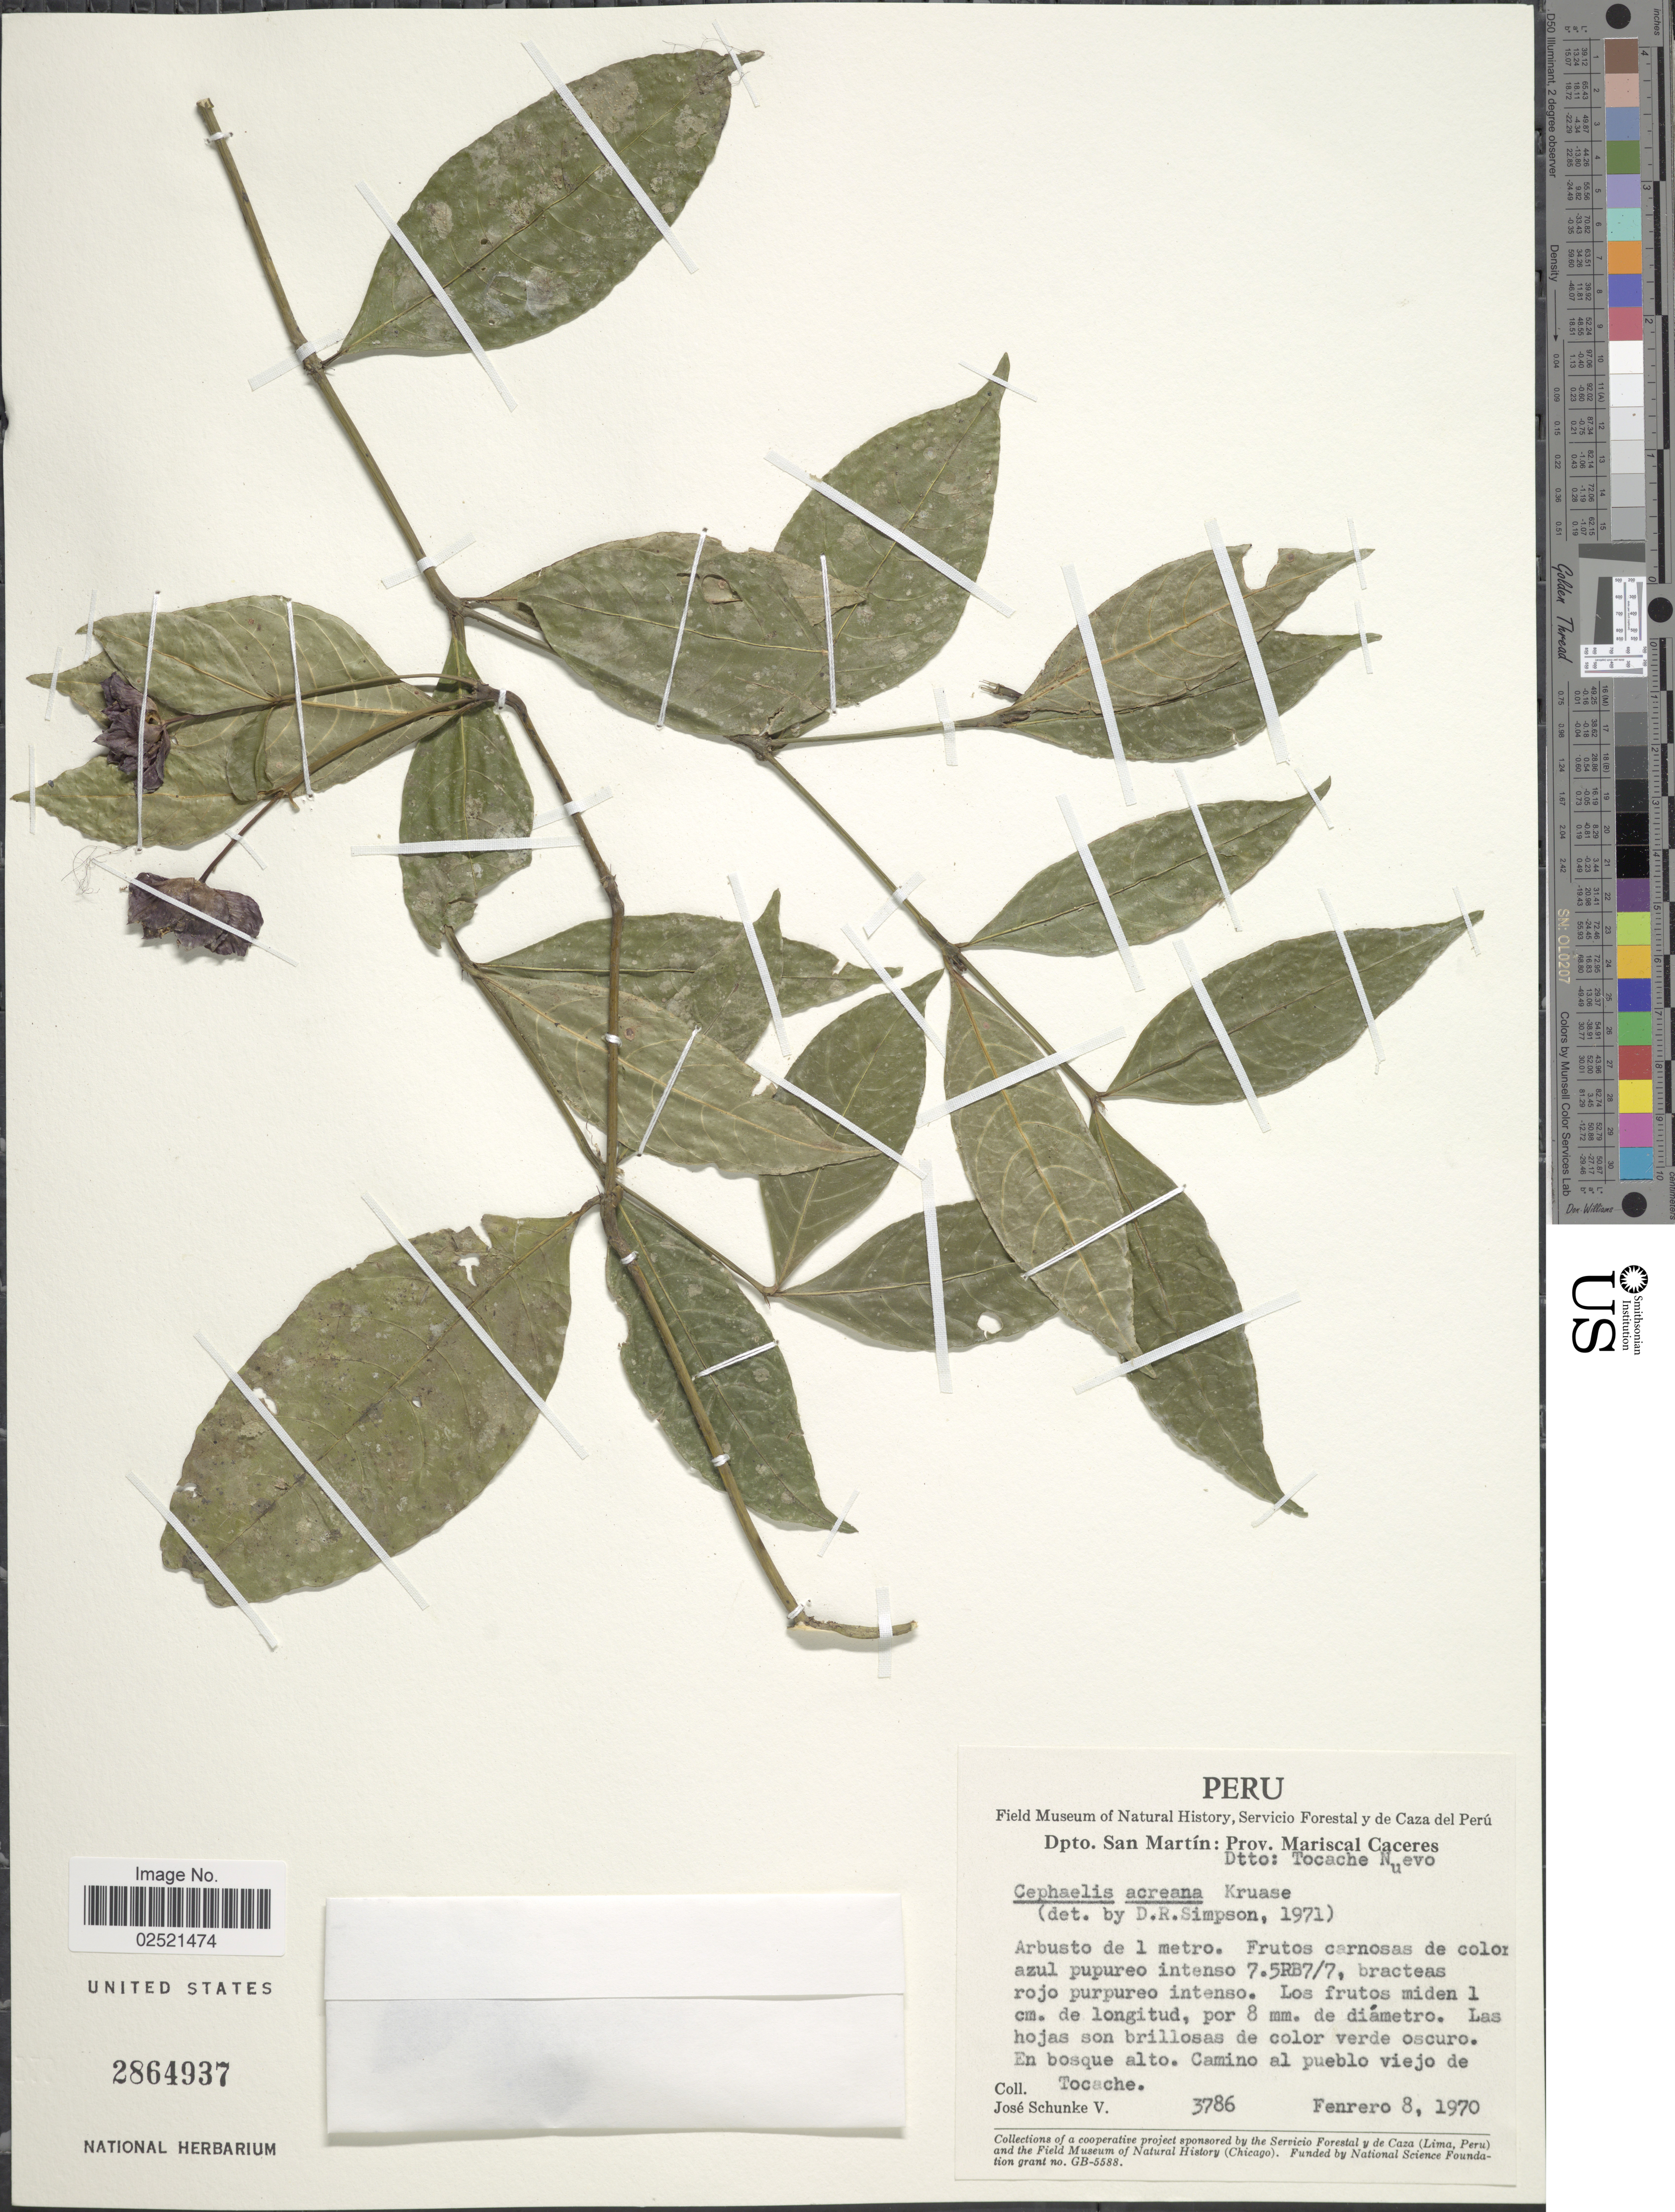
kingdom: Plantae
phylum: Tracheophyta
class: Magnoliopsida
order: Gentianales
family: Rubiaceae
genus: Psychotria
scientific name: Psychotria ostreophora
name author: (Wernham) C.M. Taylor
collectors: J. Schunke Vigo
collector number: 3786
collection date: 1970-01-08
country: Peru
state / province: San Martín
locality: Camino al pueblo viejo de Tocache, Dtto. Tocache Nuevo, Prov. Mariscal Cáceres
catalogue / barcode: US 2864937